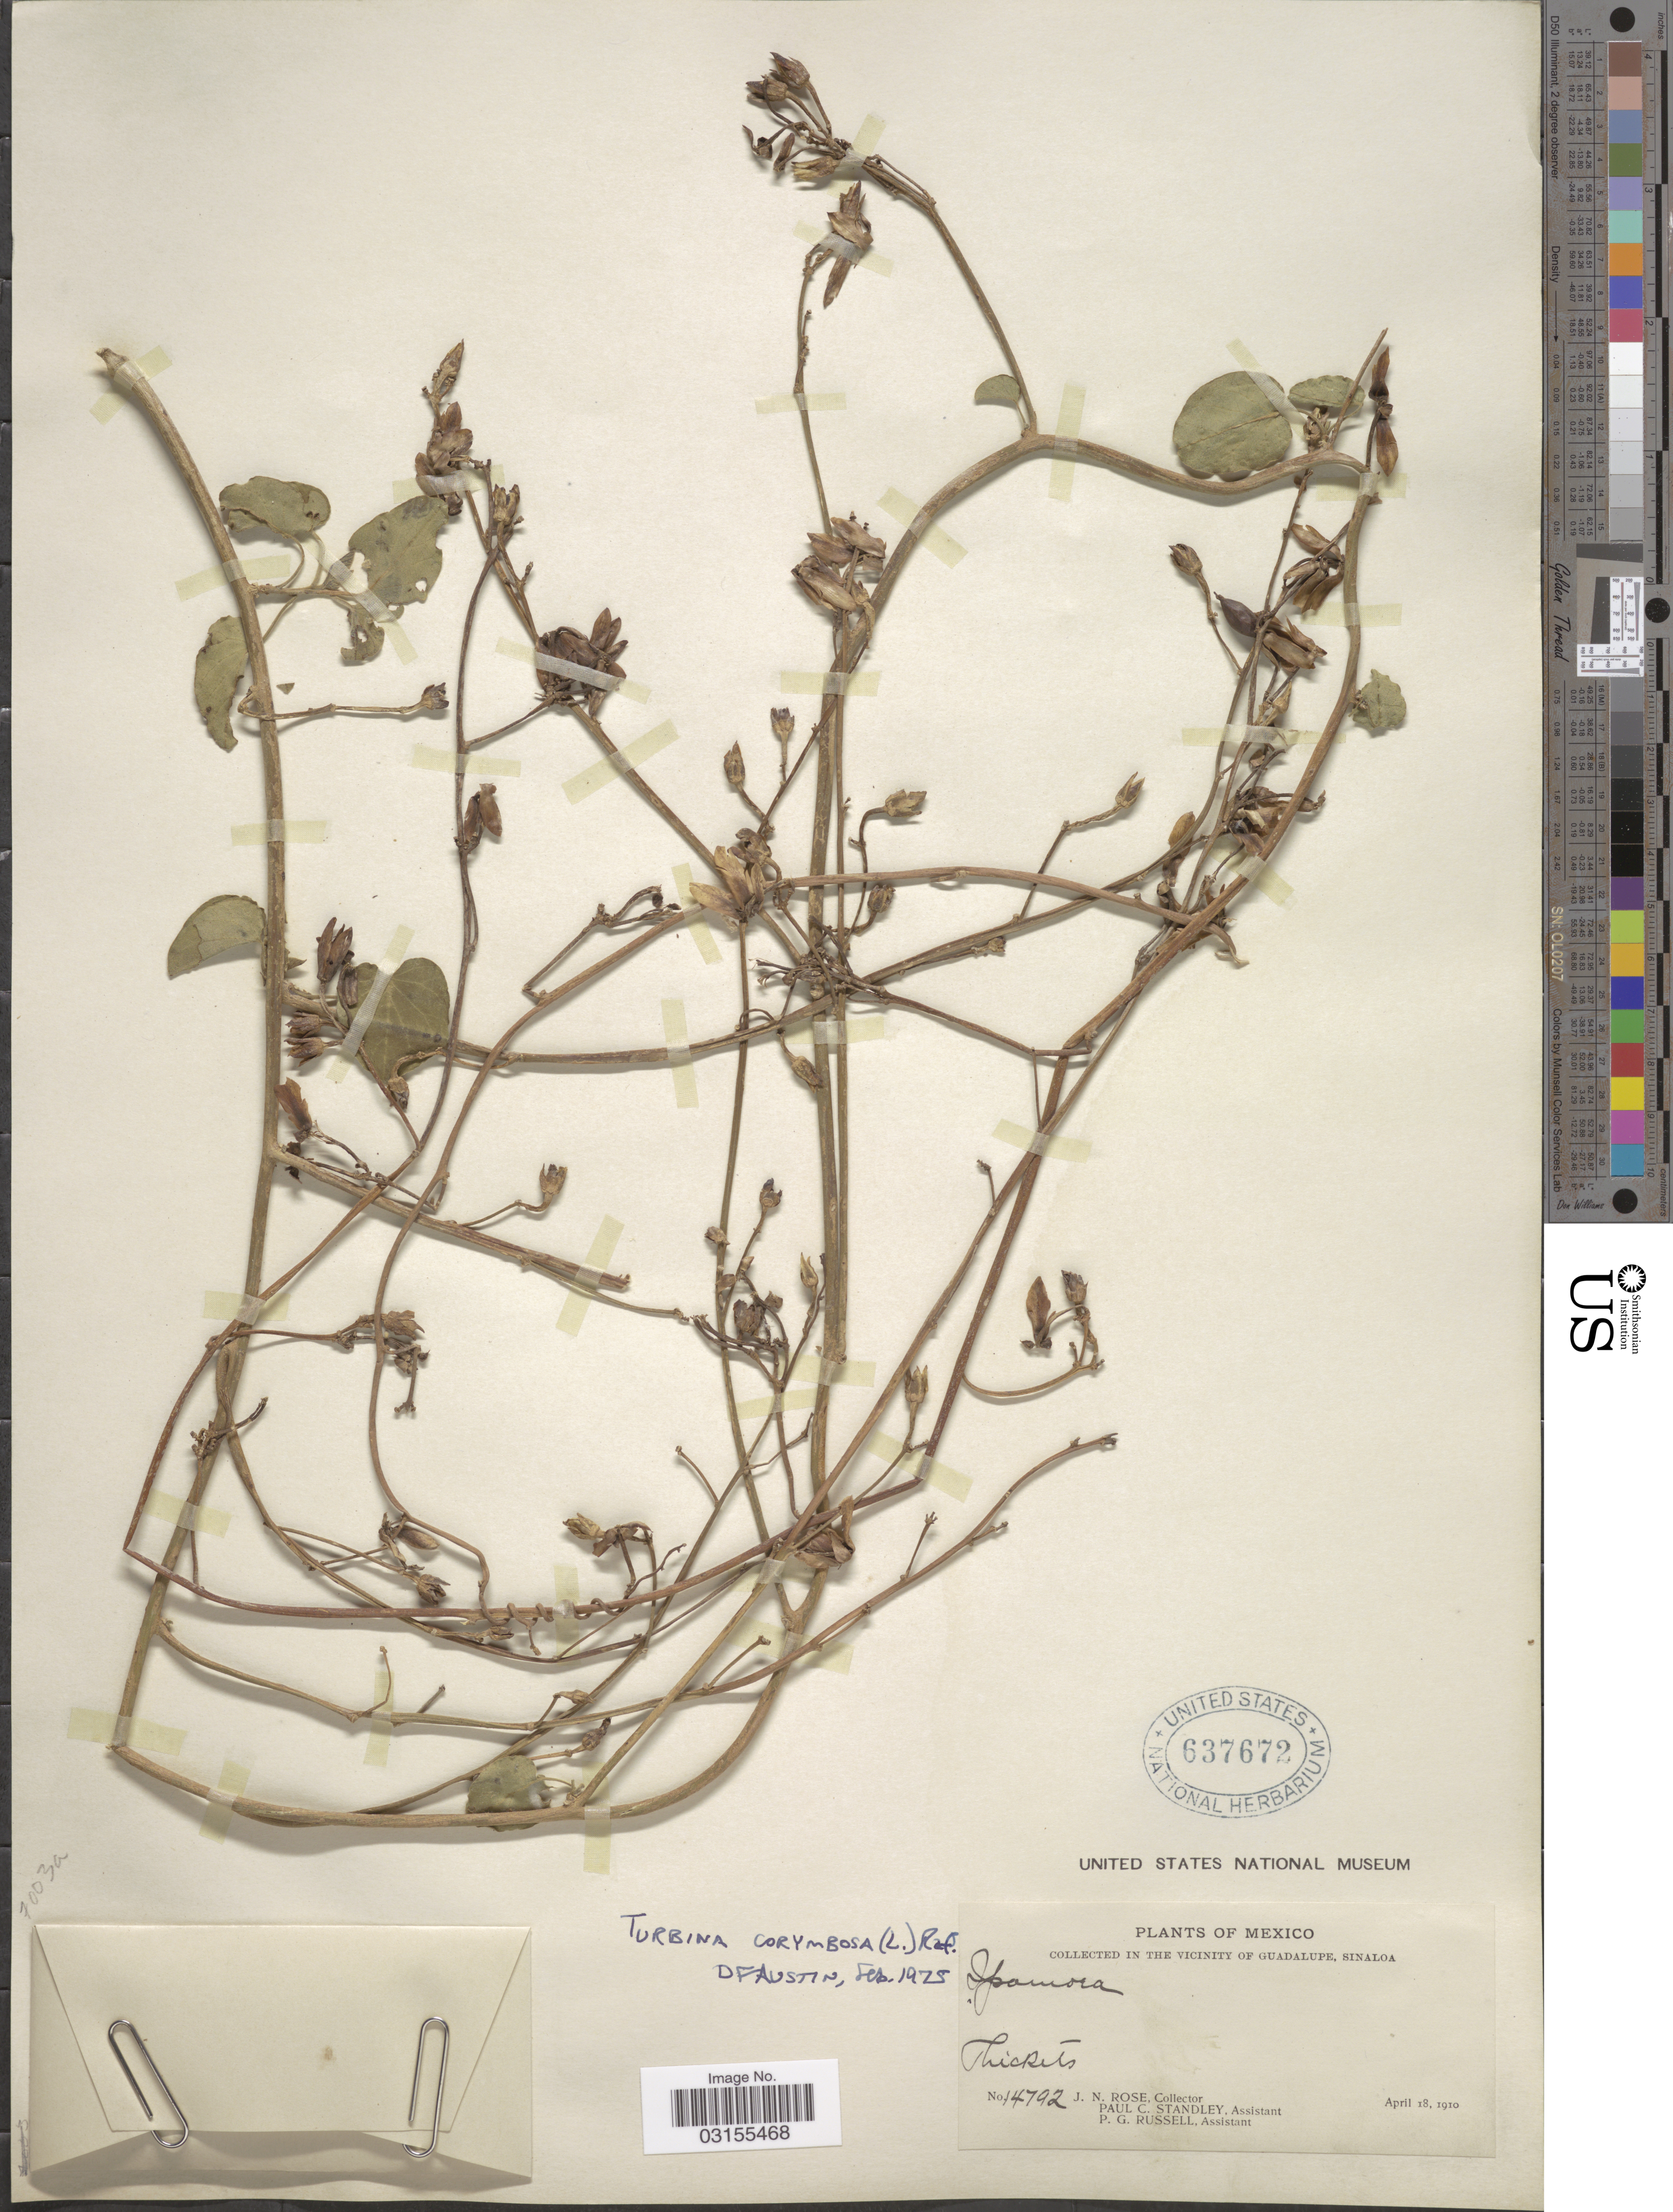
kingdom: Plantae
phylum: Tracheophyta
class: Magnoliopsida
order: Solanales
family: Convolvulaceae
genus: Turbina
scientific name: Turbina corymbosa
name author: (L.) Raf.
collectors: J. N. Rose, P. C. Standley & P. G. Russell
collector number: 14792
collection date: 1910-04-18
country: Mexico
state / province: Sinaloa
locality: The Vicinity of Guadalupe.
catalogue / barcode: US 637672